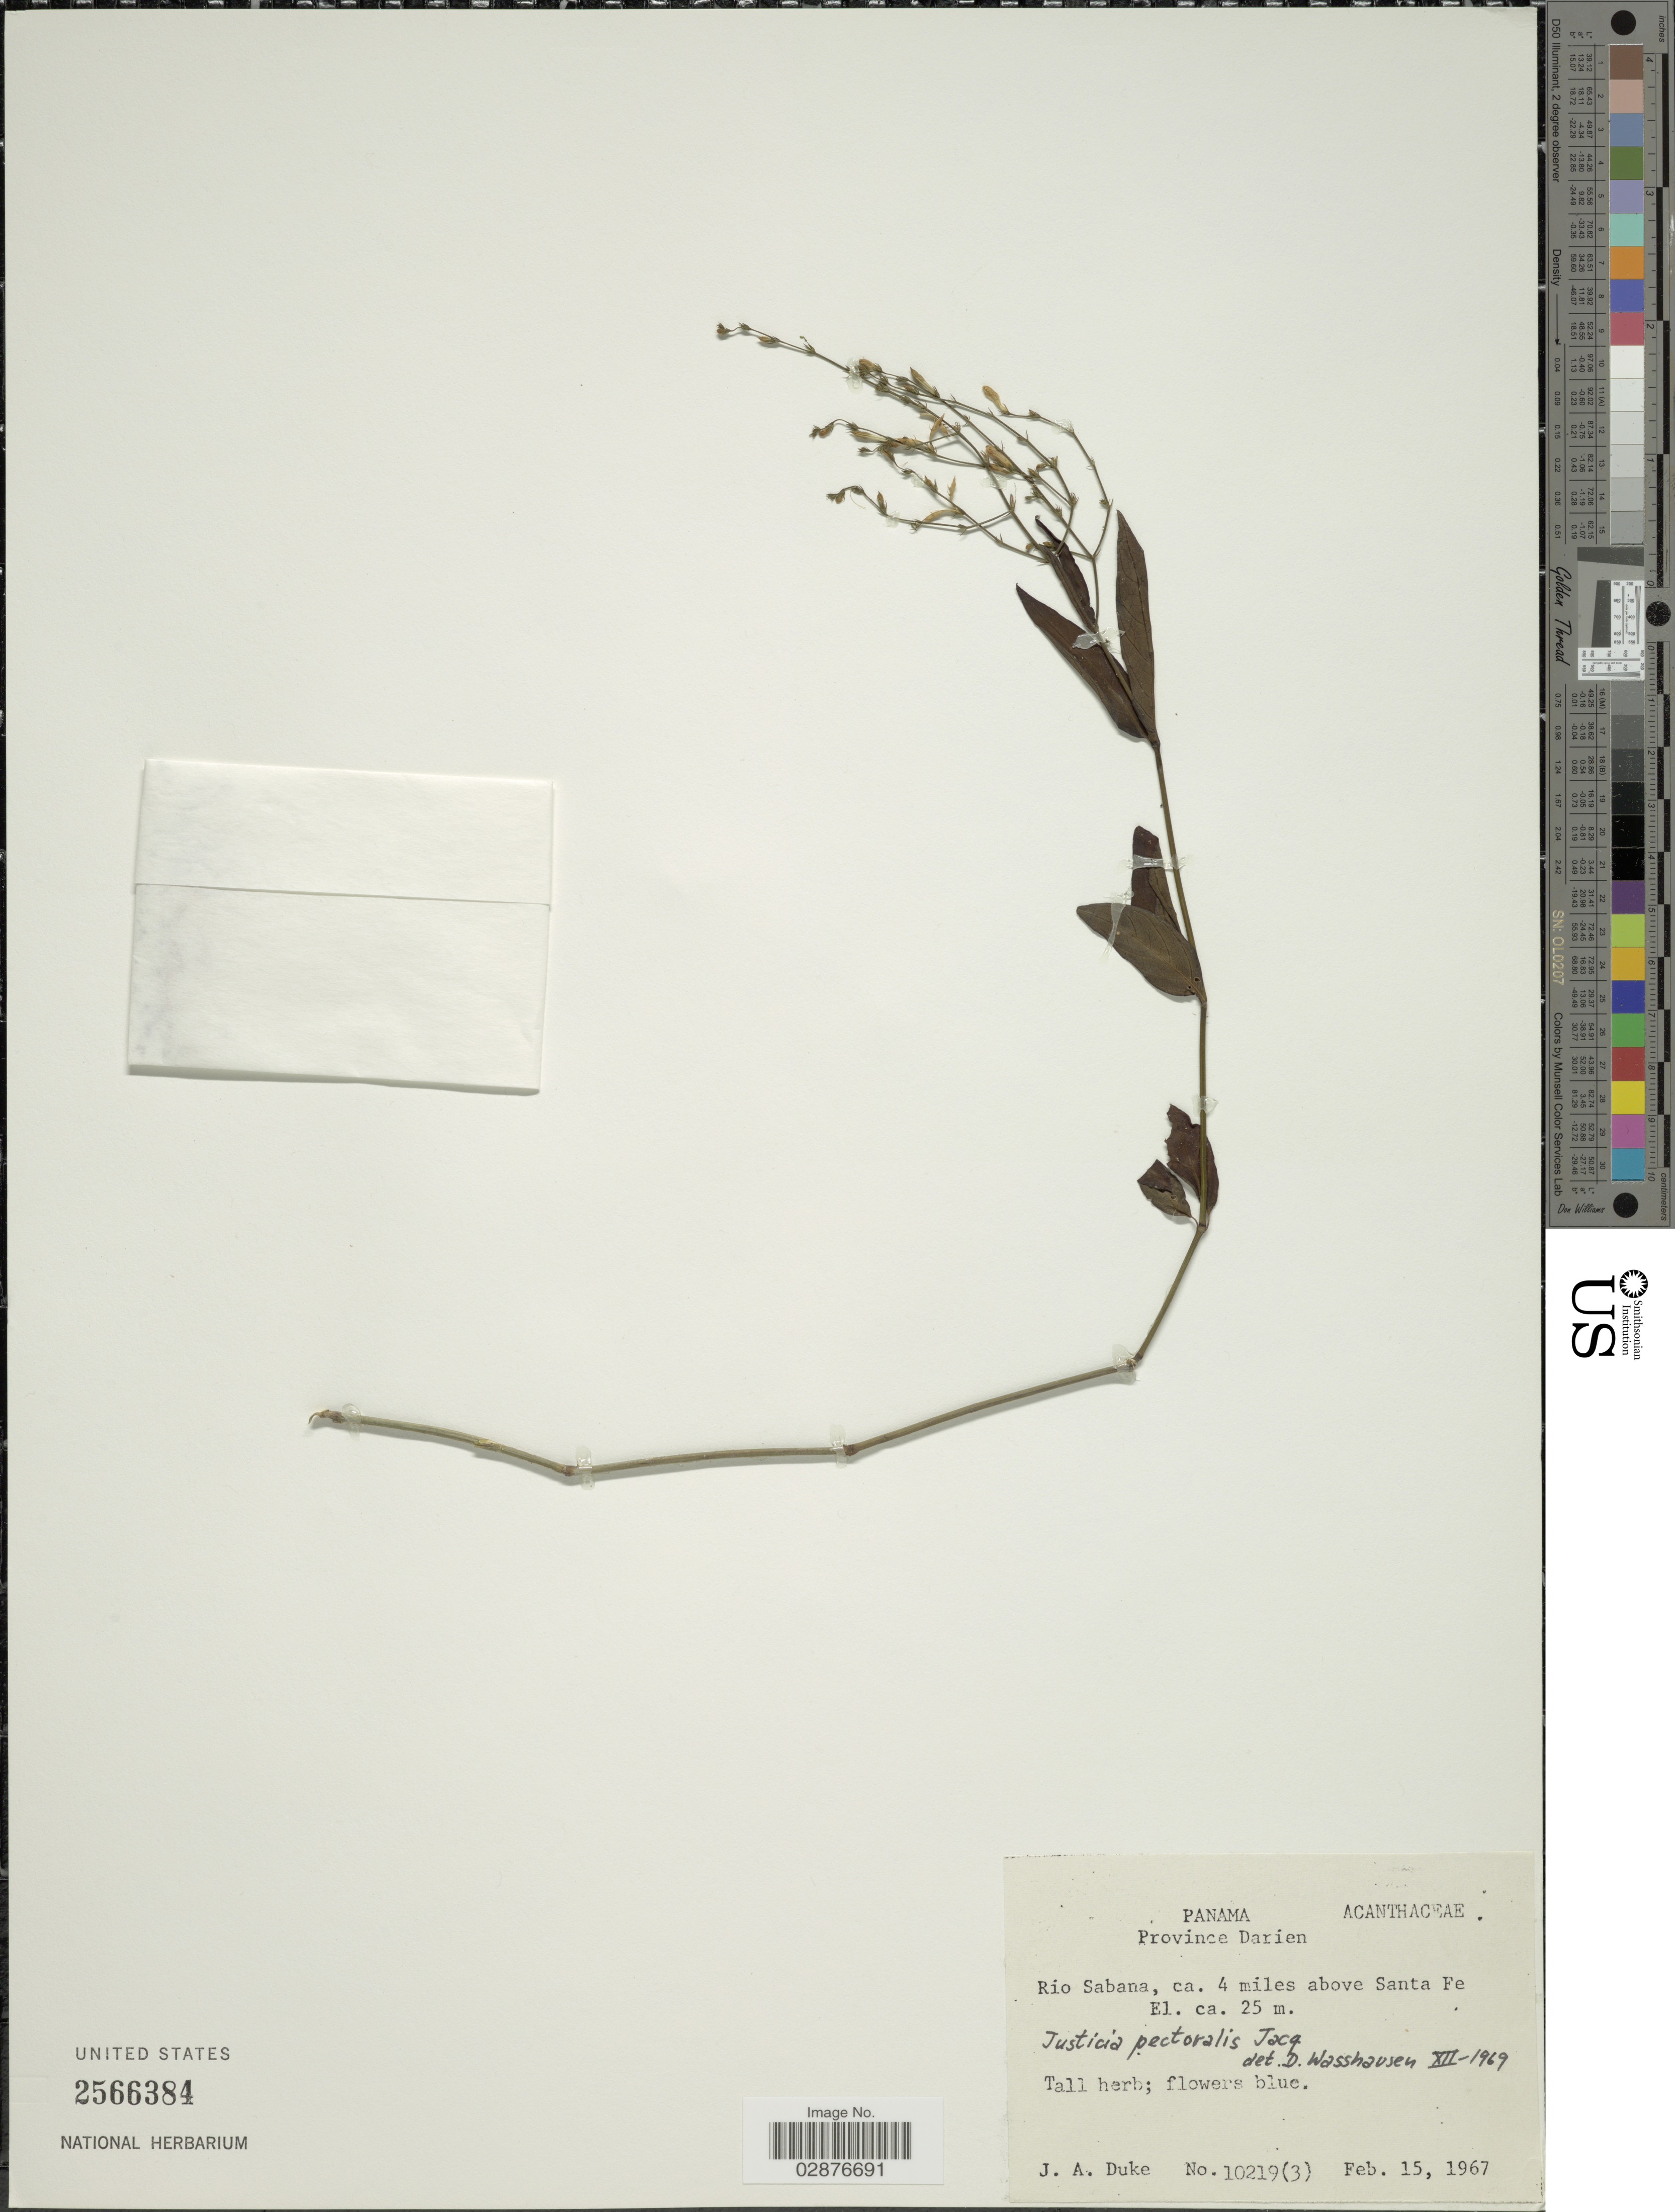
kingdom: Plantae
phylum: Tracheophyta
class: Magnoliopsida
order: Lamiales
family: Acanthaceae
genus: Justicia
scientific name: Justicia pectoralis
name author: Jacq.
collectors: J. A. Duke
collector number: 10219(3)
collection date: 1967-02-15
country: Panama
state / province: Darién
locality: Rio Sabana, ca. 4 miles above Santa Fe.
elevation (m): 25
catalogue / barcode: US 2566384